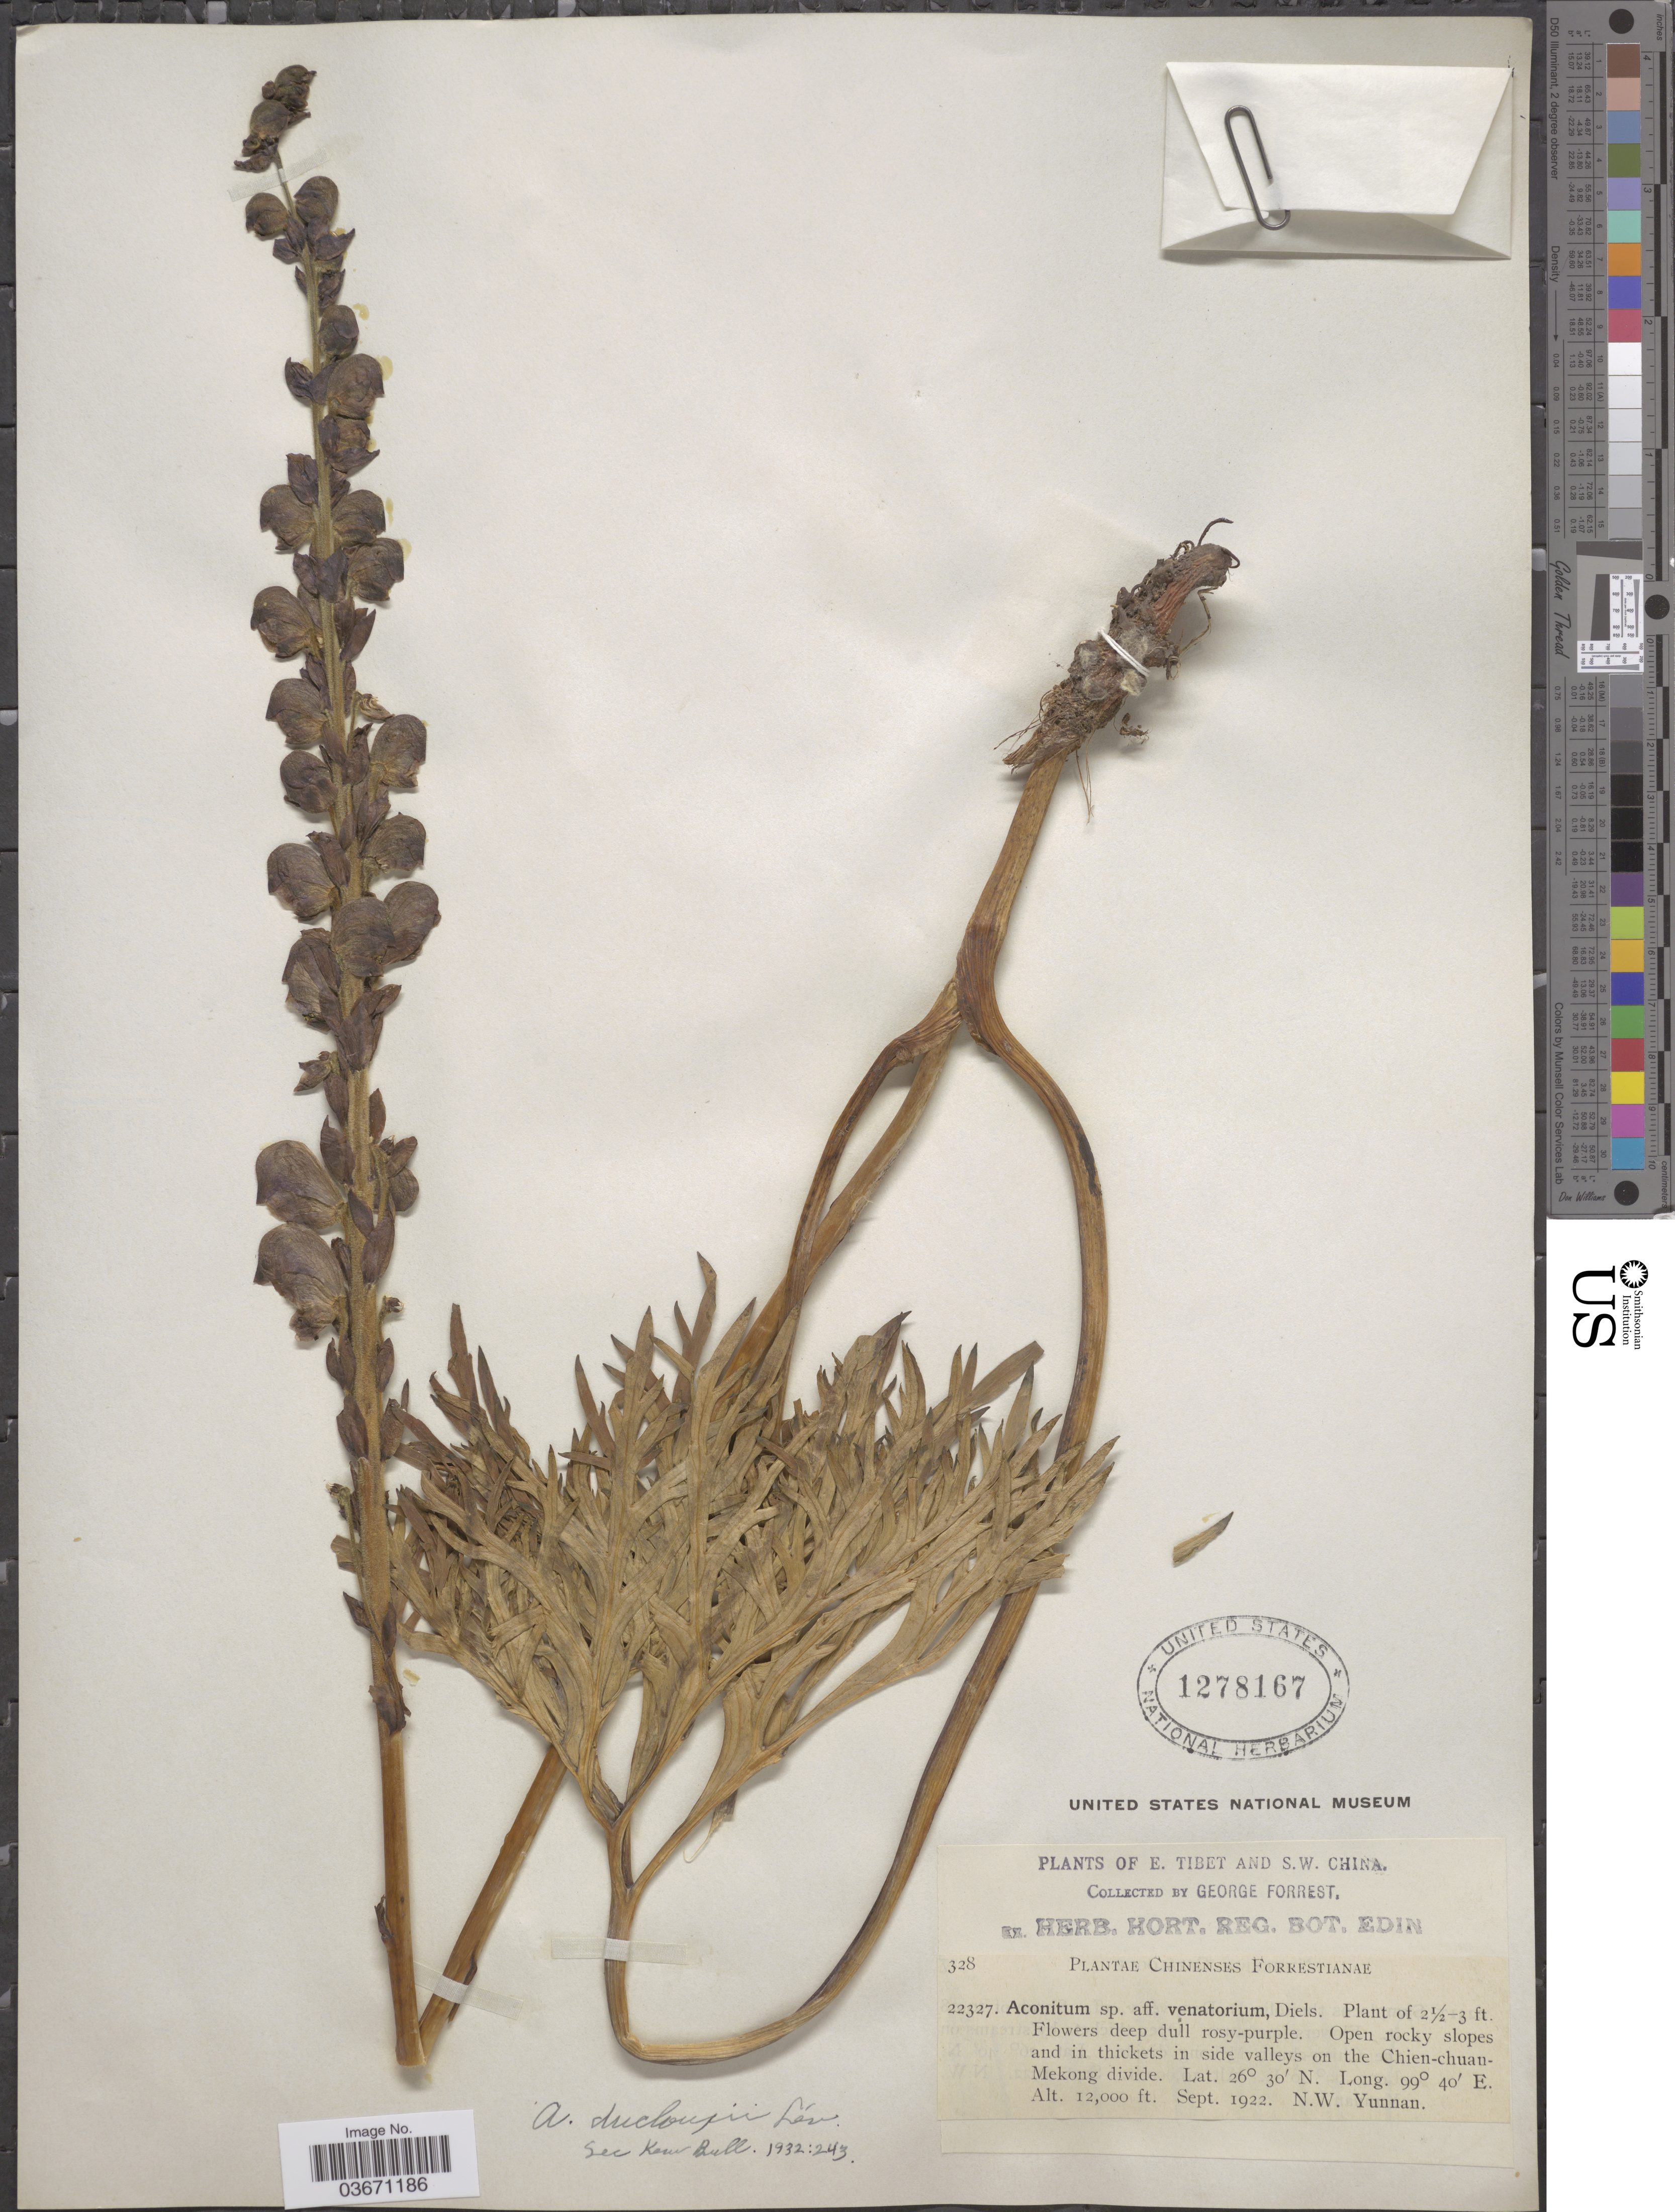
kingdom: Plantae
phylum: Tracheophyta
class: Magnoliopsida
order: Ranunculales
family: Ranunculaceae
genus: Aconitum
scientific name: Aconitum duclouxii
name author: H. Lév.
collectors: G. Forrest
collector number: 22327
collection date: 1922-09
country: China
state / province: Yunnan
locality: S.W. China. Open rocky slopes and in thickets in side valleys on the Chien-chuan-Mekong divide. N.W. Yunnan.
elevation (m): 3658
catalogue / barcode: US 1278167